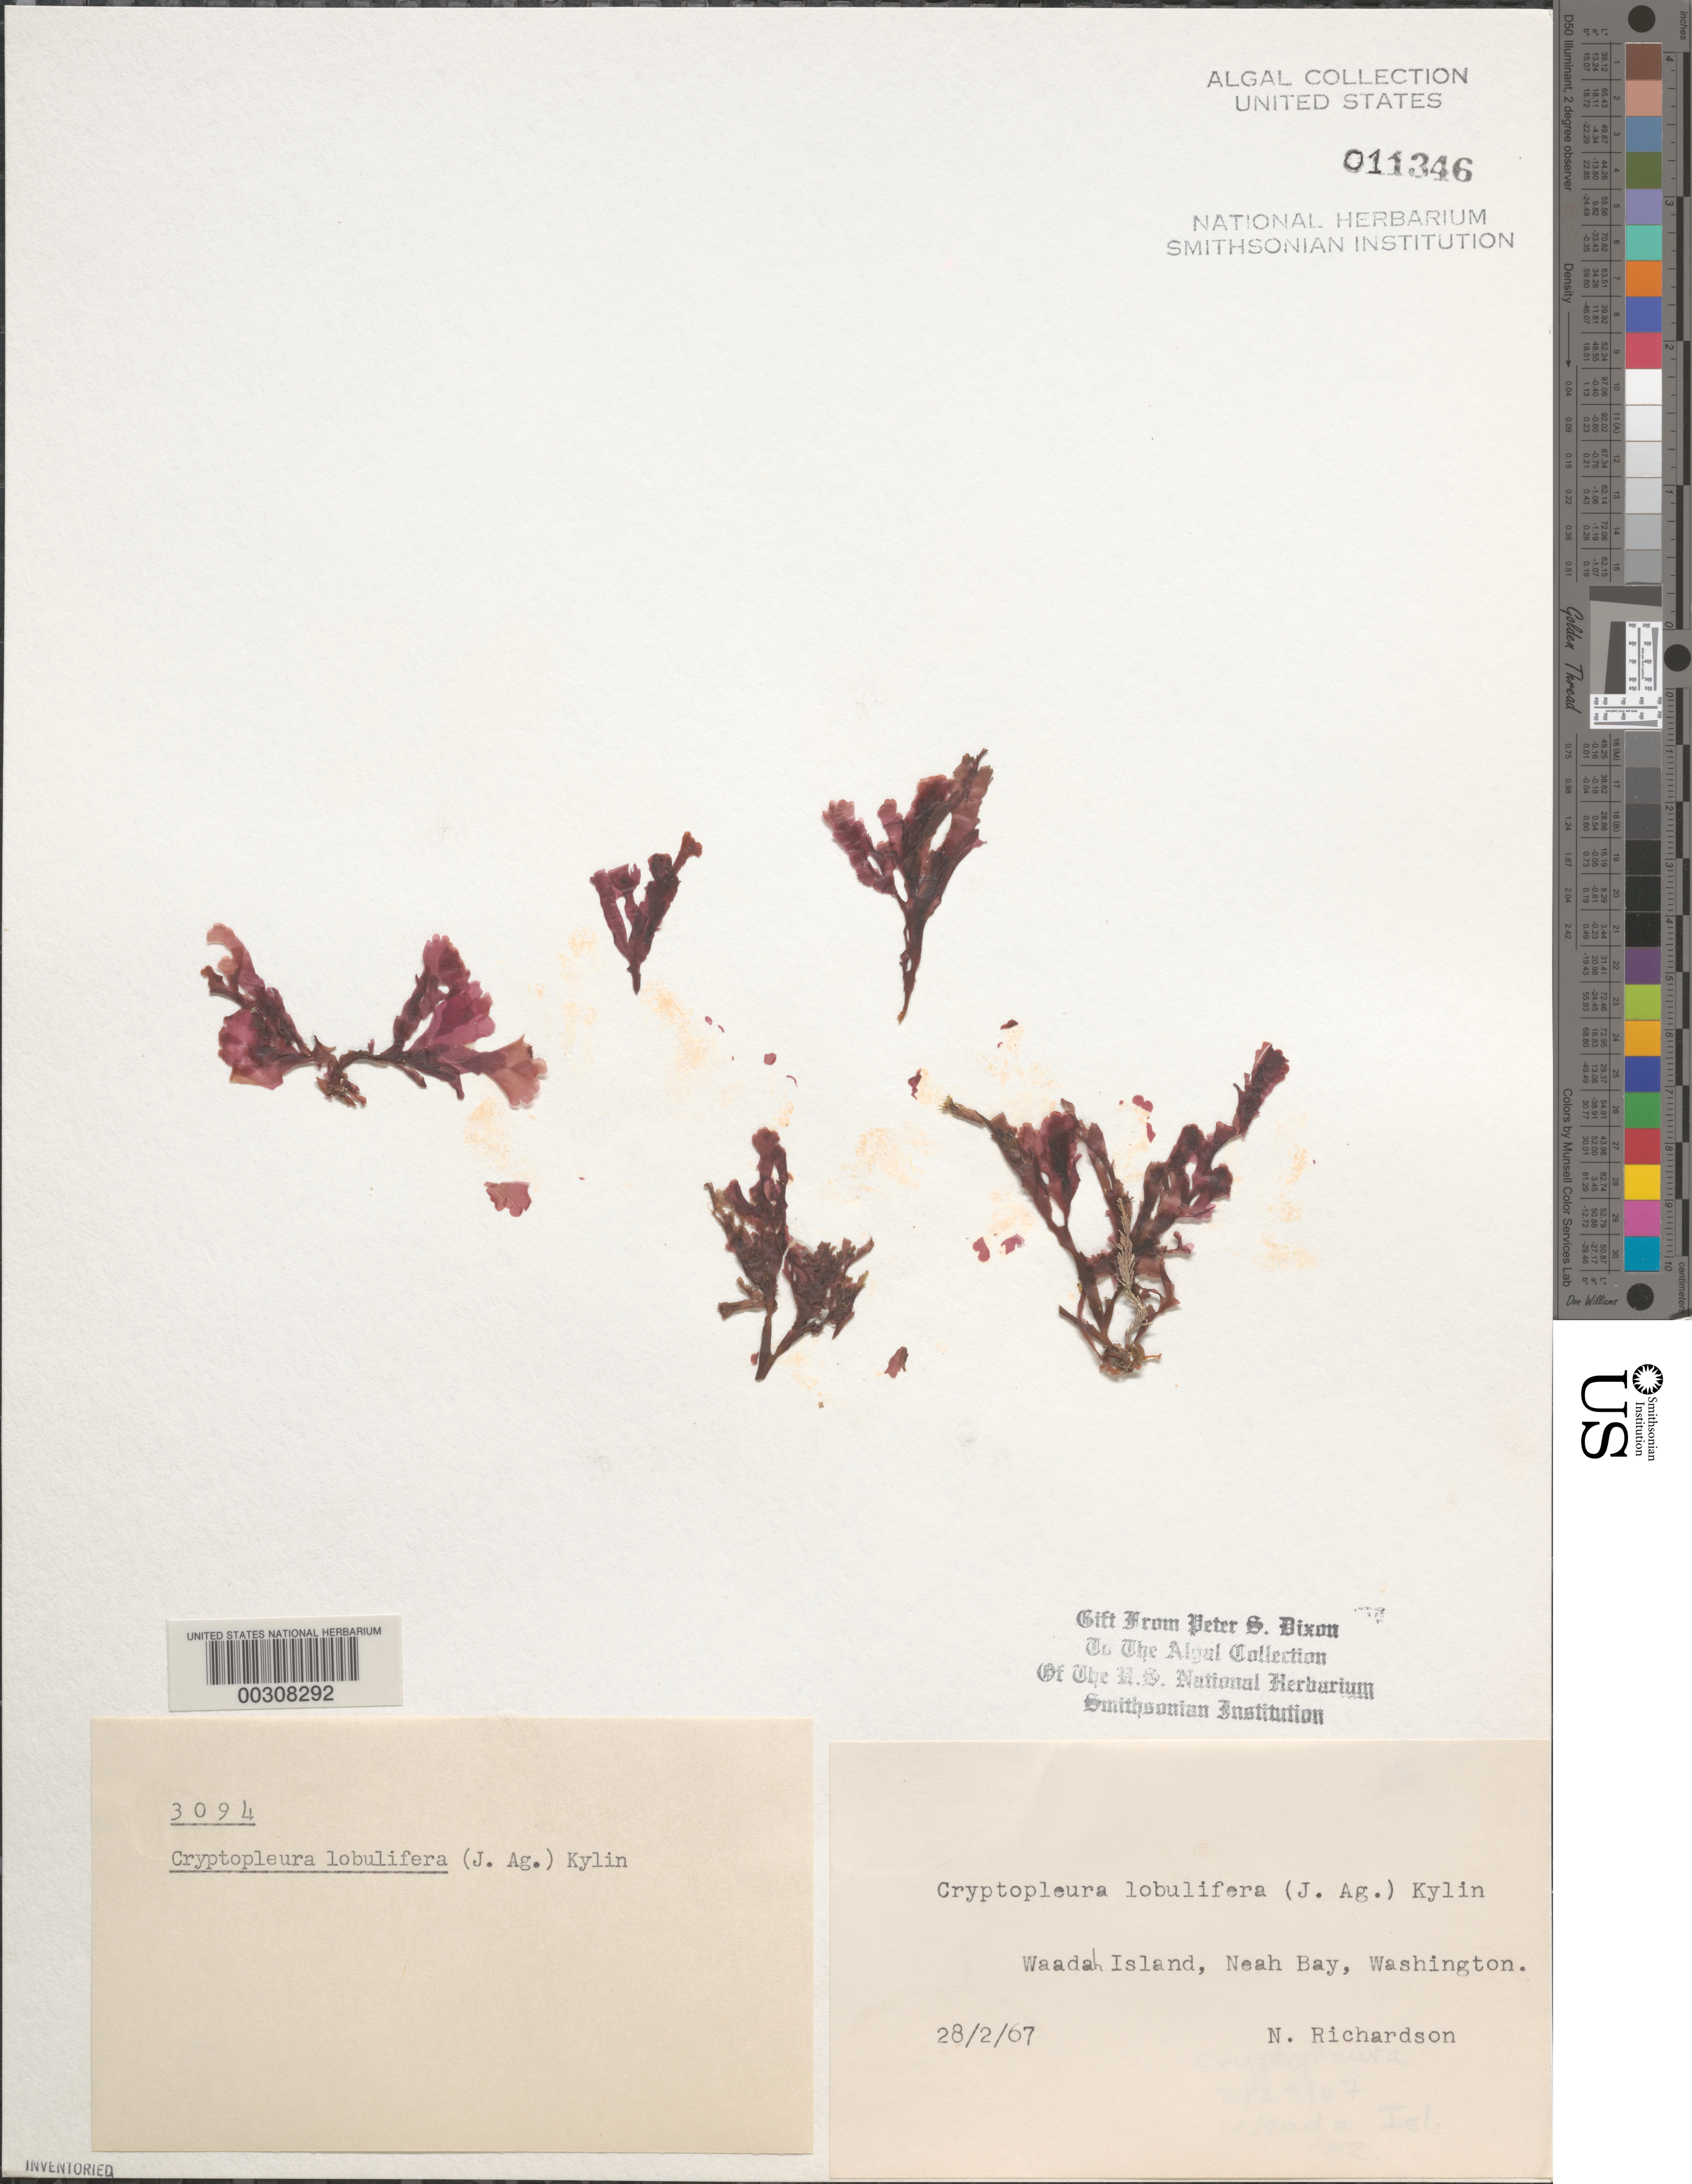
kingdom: Plantae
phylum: Rhodophyta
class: Florideophyceae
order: Ceramiales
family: Delesseriaceae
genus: Cryptopleura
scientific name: Cryptopleura lobulifera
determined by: Dixon, P. S.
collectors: N. Richardson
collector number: PSD 3094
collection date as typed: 28 Feb 1967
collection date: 1967-02-28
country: United States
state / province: Washington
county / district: Clallam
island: Waadah Island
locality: Neah Bay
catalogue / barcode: US 11346